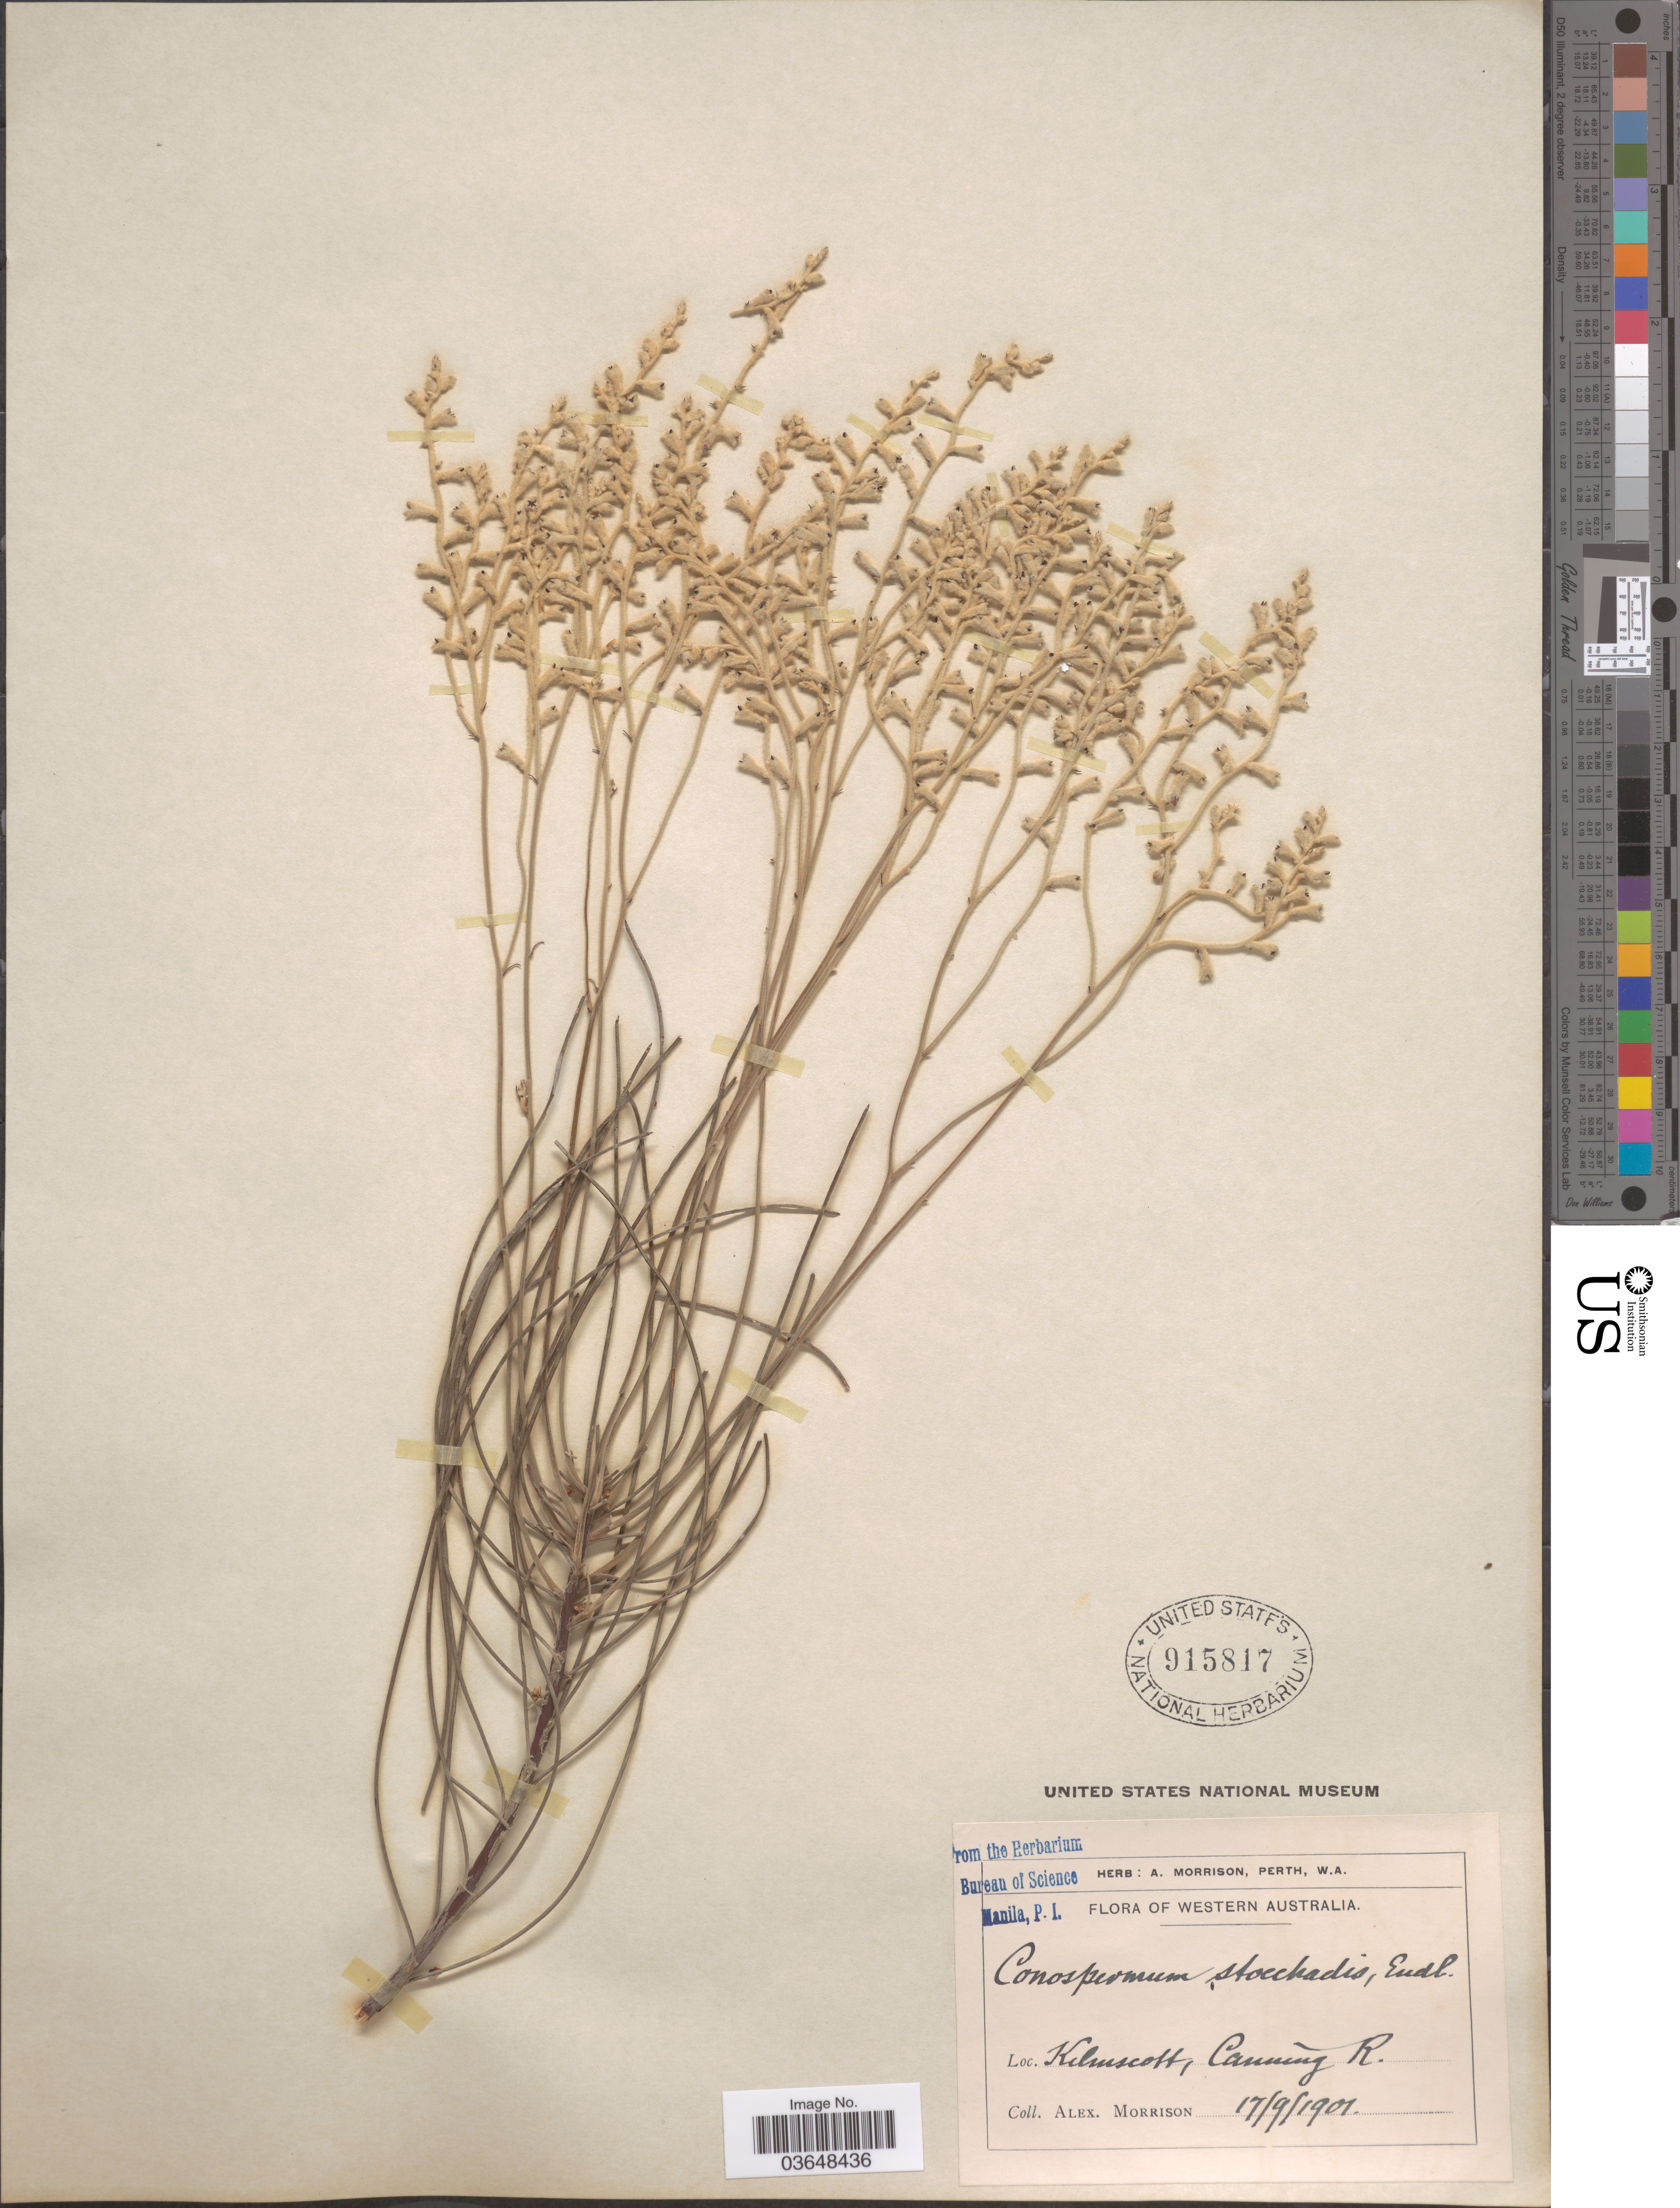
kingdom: Plantae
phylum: Tracheophyta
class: Magnoliopsida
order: Proteales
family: Proteaceae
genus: Conospermum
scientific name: Conospermum stoechadis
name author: Endl.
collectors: A. Morrison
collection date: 1901-09-17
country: Australia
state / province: Western Australia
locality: Kelmscoff, Canning R.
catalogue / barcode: US 915817